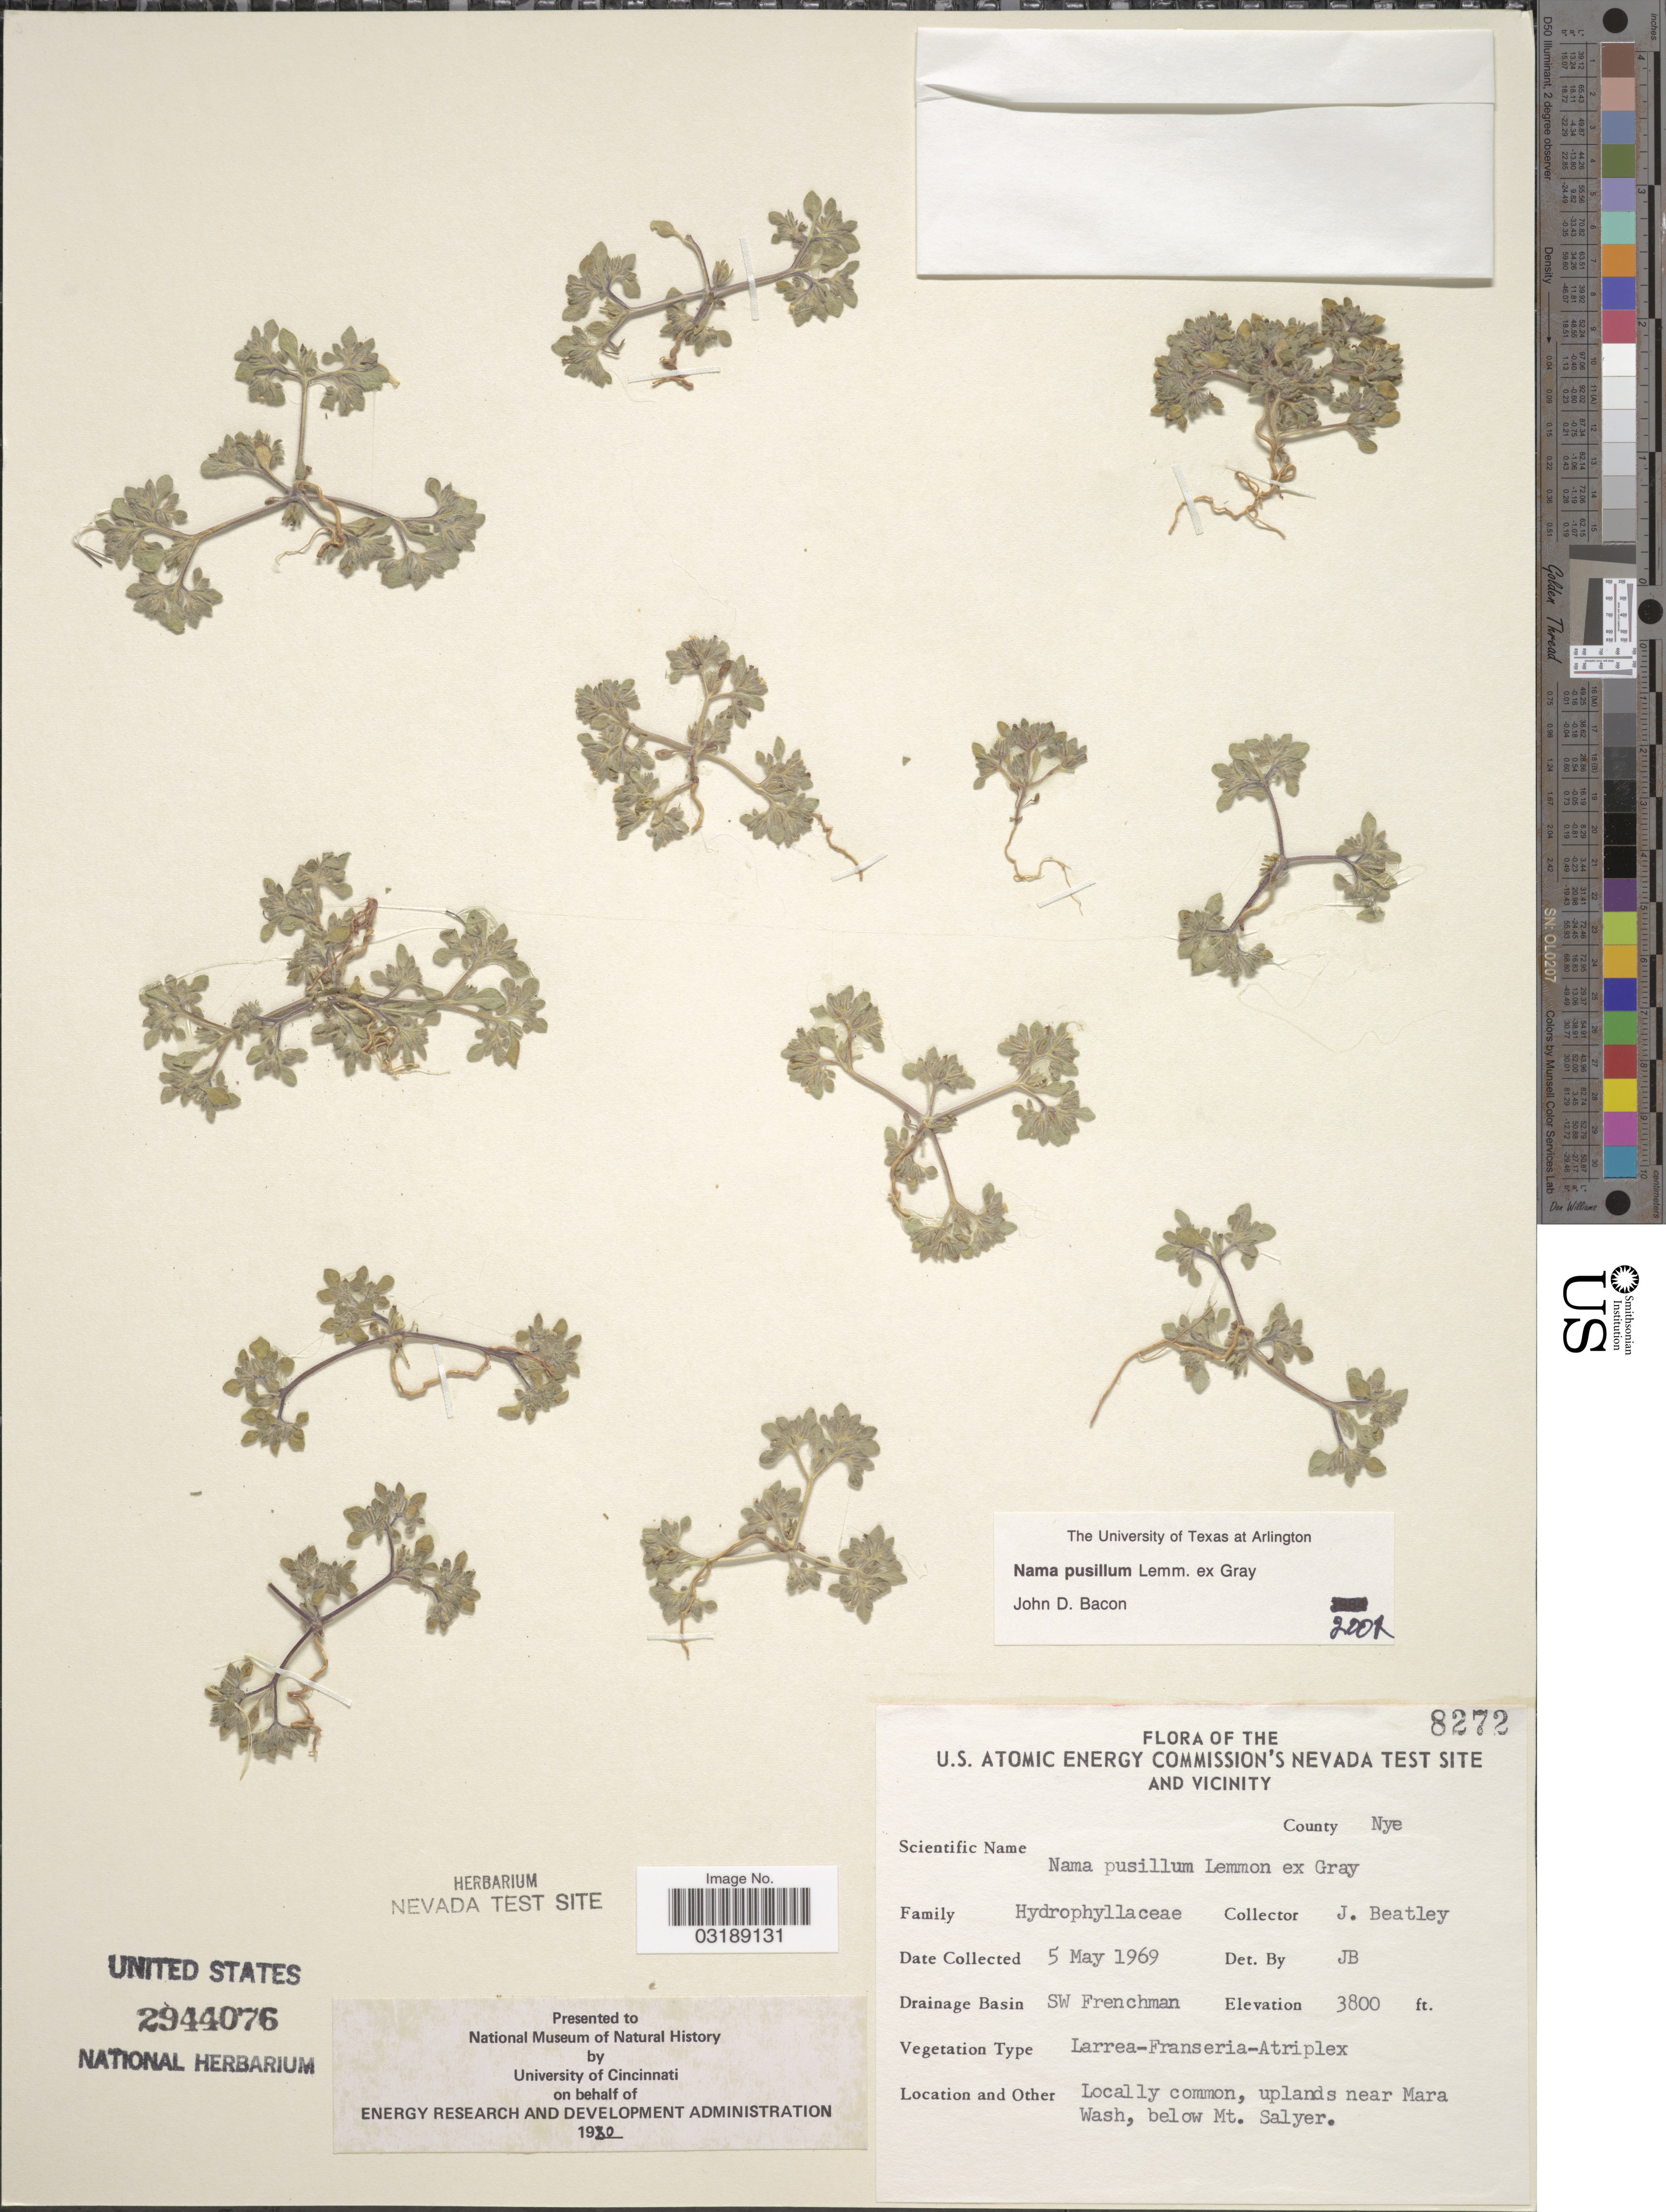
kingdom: Plantae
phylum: Tracheophyta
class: Magnoliopsida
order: Boraginales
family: Namaceae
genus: Nama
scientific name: Nama pusillum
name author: Lemmon ex A. Gray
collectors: J. C. Beatley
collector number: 8272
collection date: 1969-05-05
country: United States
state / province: Nevada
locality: The U.S. Atomic Energy Commission's Nevada Test Site And Vicinity, County Nye, Drainage Basin SW Frenchman, Locally common, uplands near Mara Wash, below Mt. Salyer.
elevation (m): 1158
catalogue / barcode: US 2944076